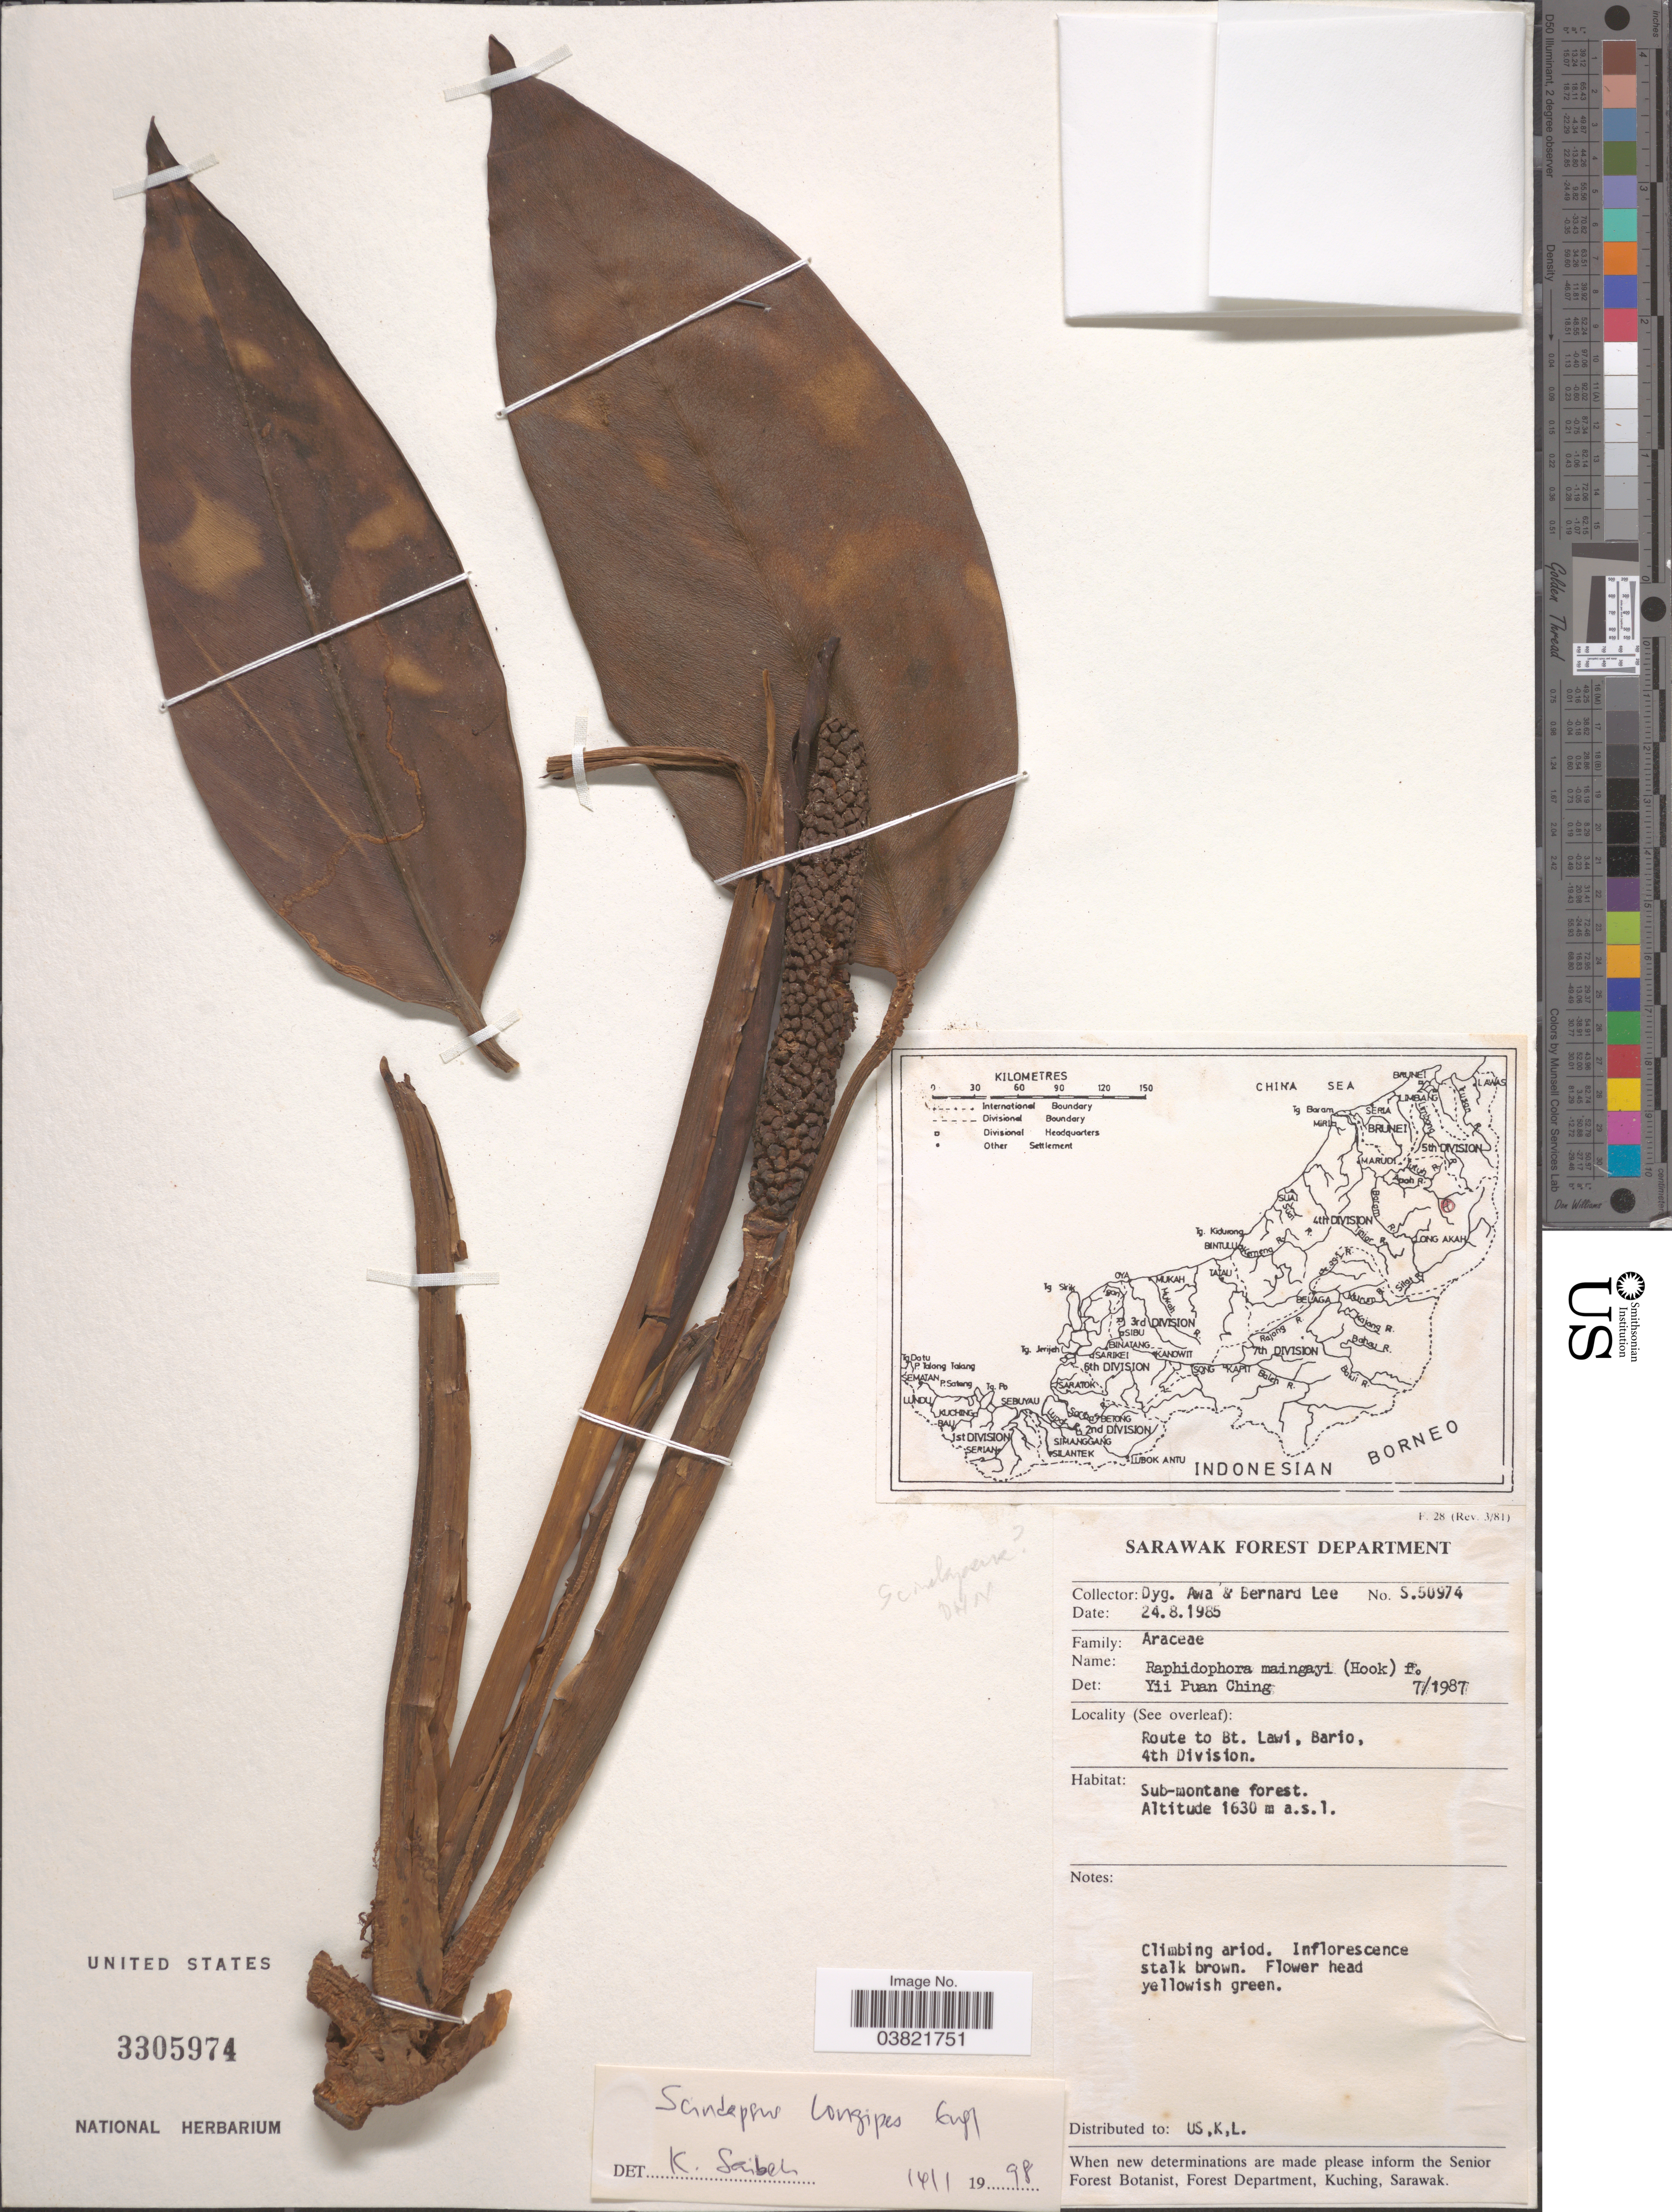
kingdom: Plantae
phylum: Tracheophyta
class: Liliopsida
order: Alismatales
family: Araceae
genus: Scindapsus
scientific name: Scindapsus longipes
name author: Engl.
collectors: D. Awa & B. Lee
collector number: S50974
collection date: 1985-08-24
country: Malaysia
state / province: Sarawak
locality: Route to Bt. Lawi, Bario, 4th Division.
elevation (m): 1630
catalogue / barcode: US 3305974